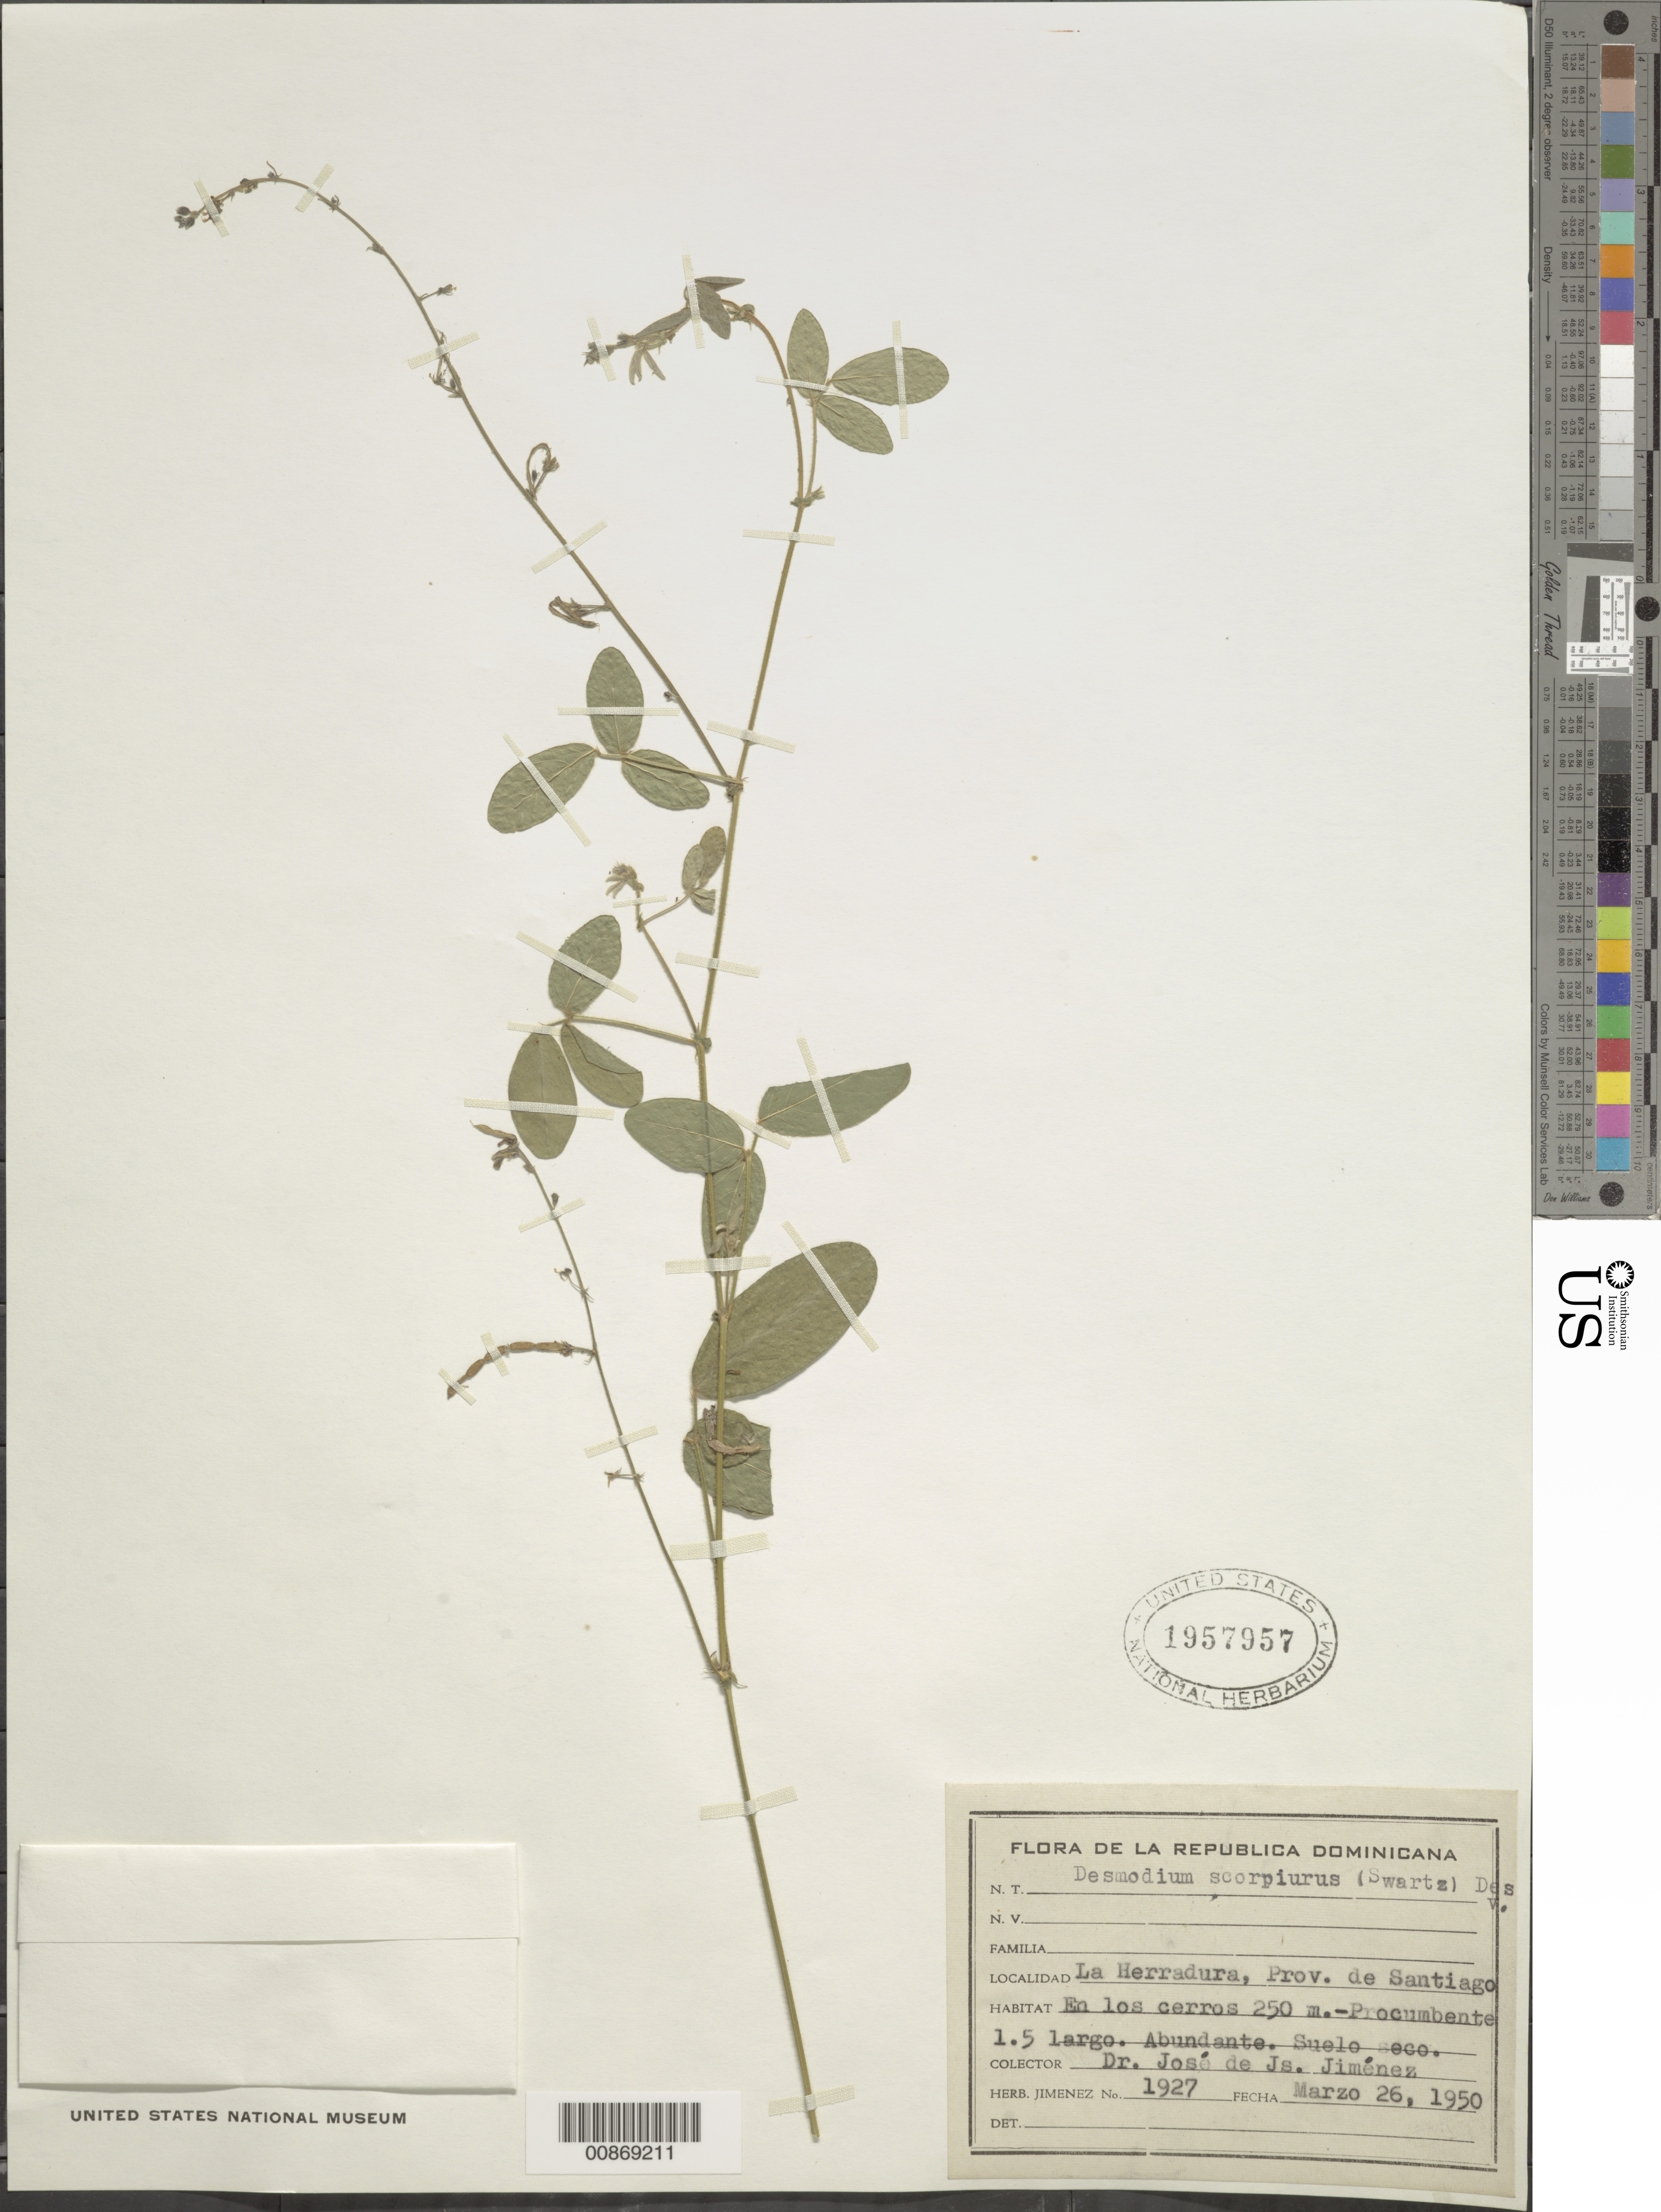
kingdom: Plantae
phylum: Tracheophyta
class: Magnoliopsida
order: Fabales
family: Fabaceae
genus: Desmodium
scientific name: Desmodium scorpiurus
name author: (Sw.) Desv. ex DC.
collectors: J. J. Jiménez Almonte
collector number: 1927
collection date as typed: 26 Mar 1950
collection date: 1950-03-26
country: Dominican Republic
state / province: Santiago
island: Hispaniola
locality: La Herradura.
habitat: En los cerros. Suelo seco.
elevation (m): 250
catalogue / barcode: US 1957957